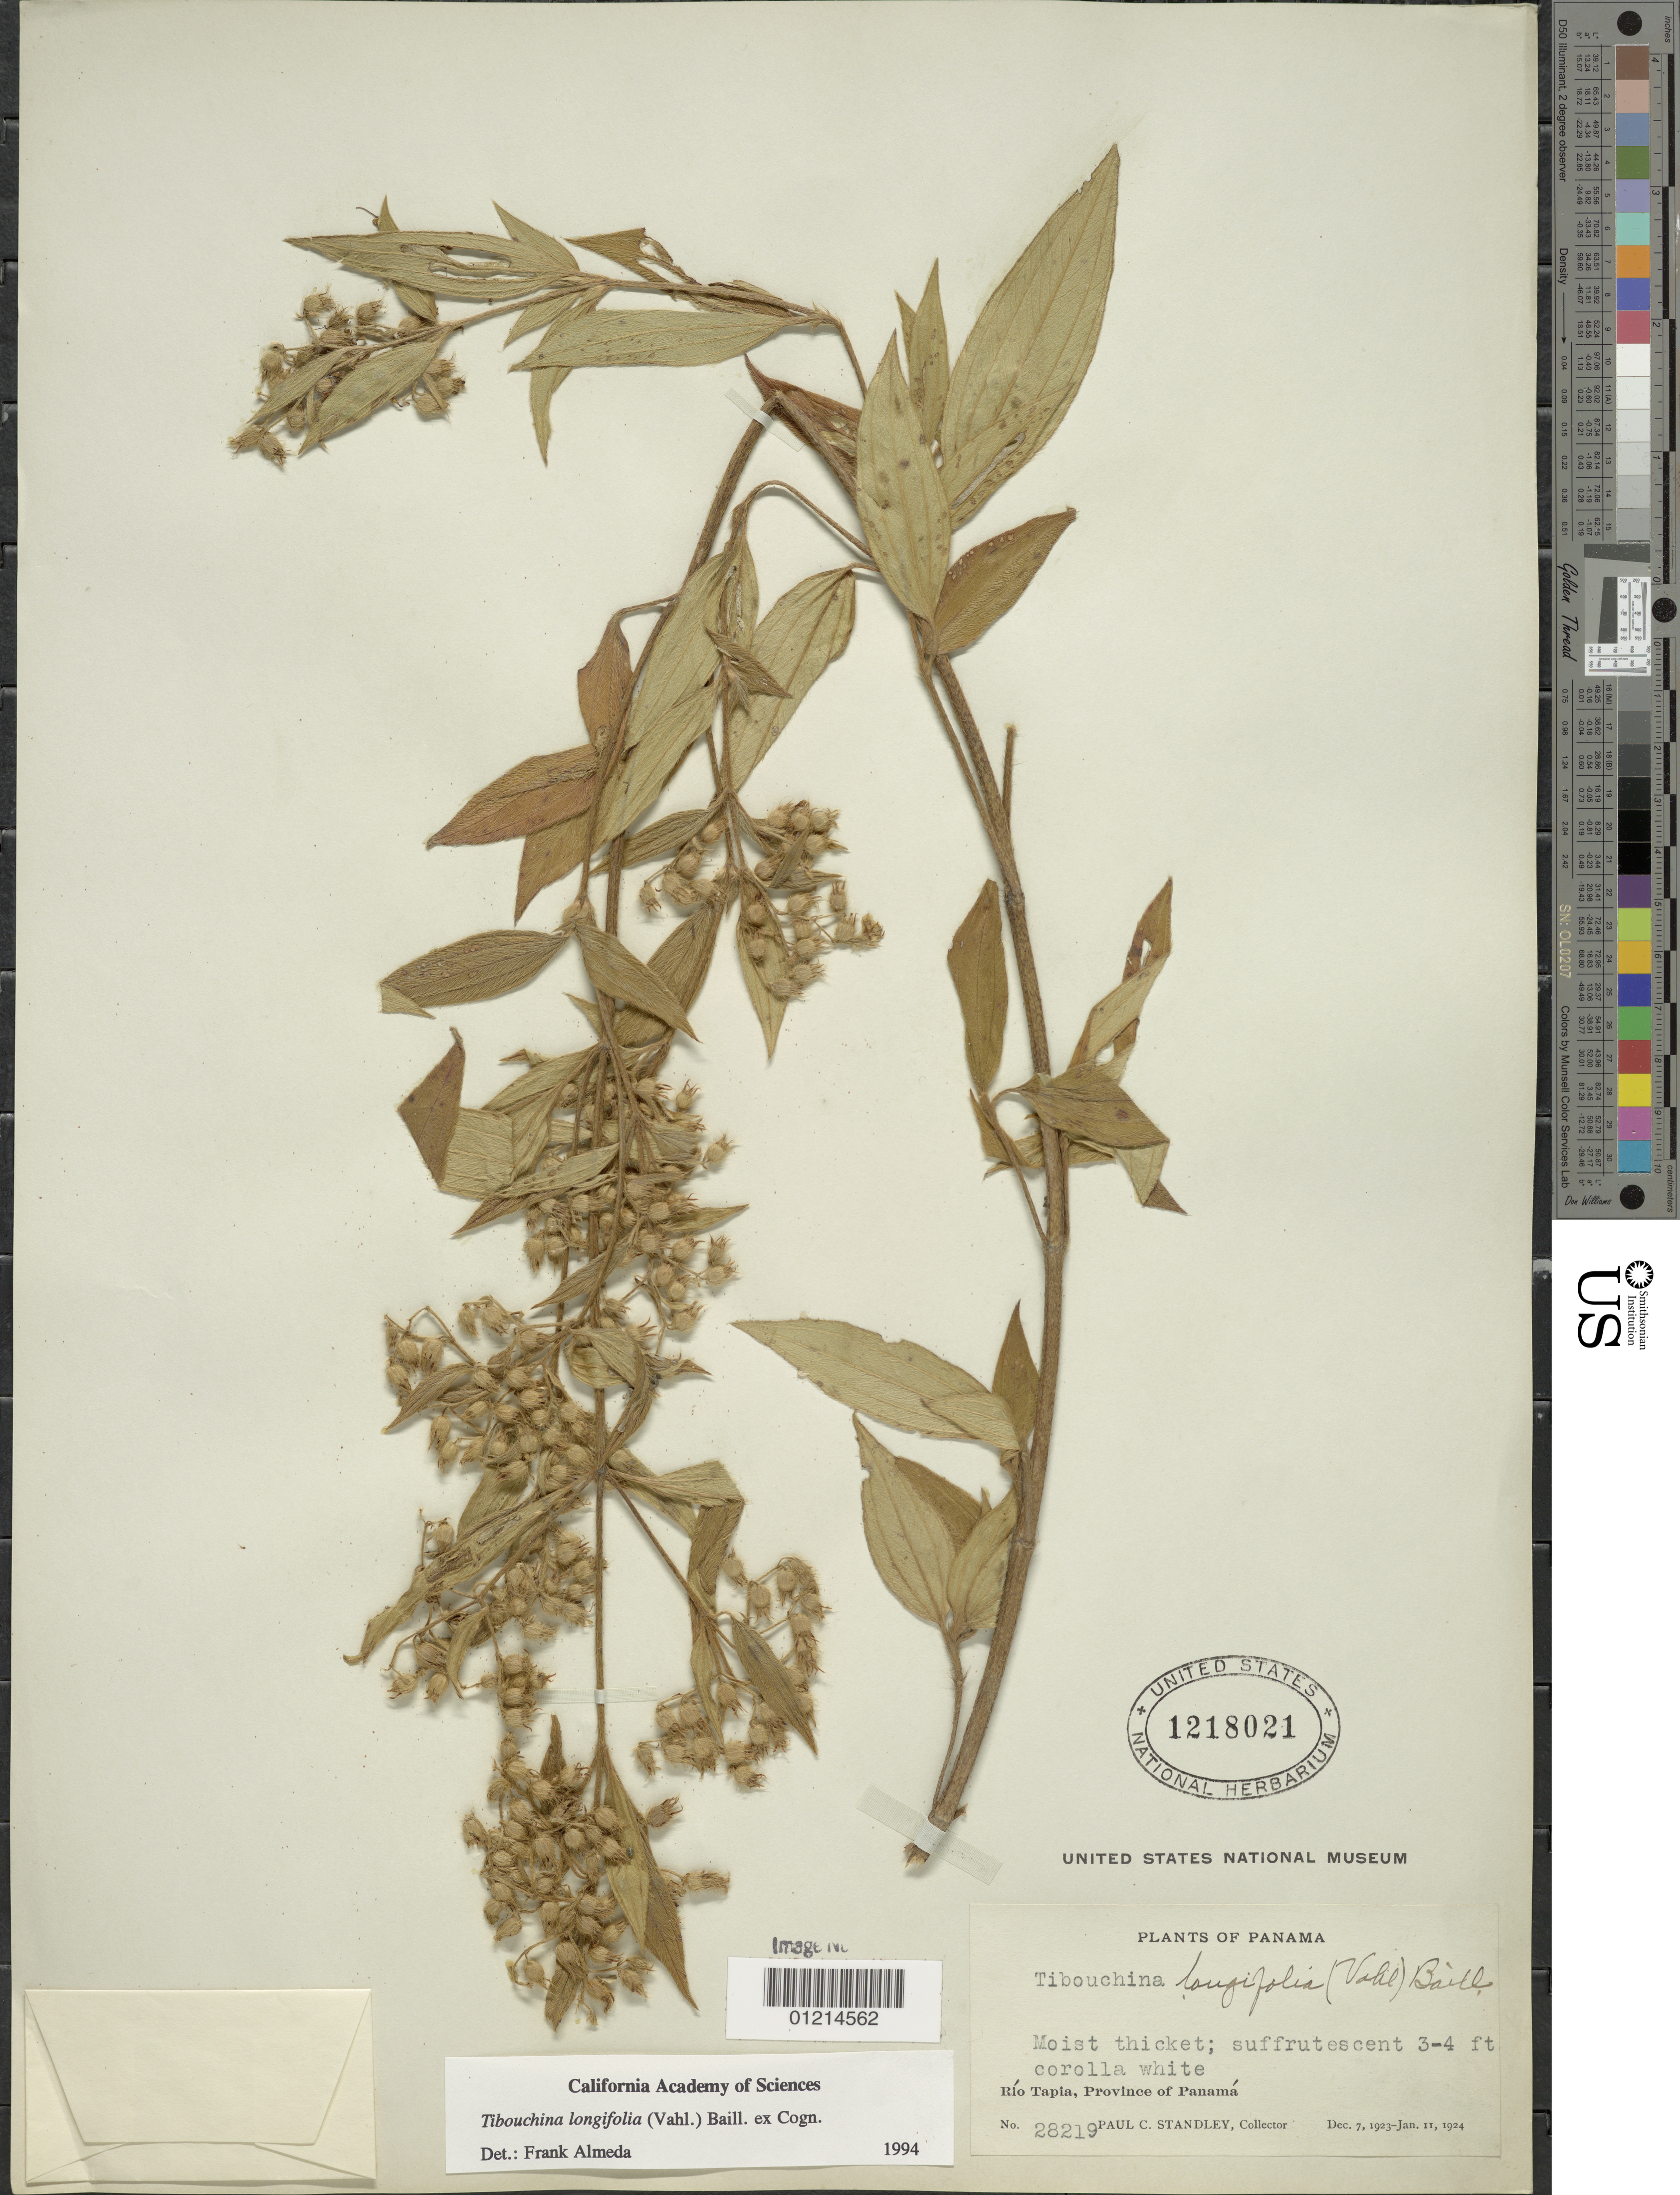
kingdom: Plantae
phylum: Tracheophyta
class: Magnoliopsida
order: Myrtales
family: Melastomataceae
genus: Chaetogastra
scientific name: Chaetogastra longifolia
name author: (Vahl) DC.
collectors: P. C. Standley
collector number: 28219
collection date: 1923-12-07/1924-01-11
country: Panama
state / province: Panamá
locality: Río Tapia.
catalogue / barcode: US 1218021